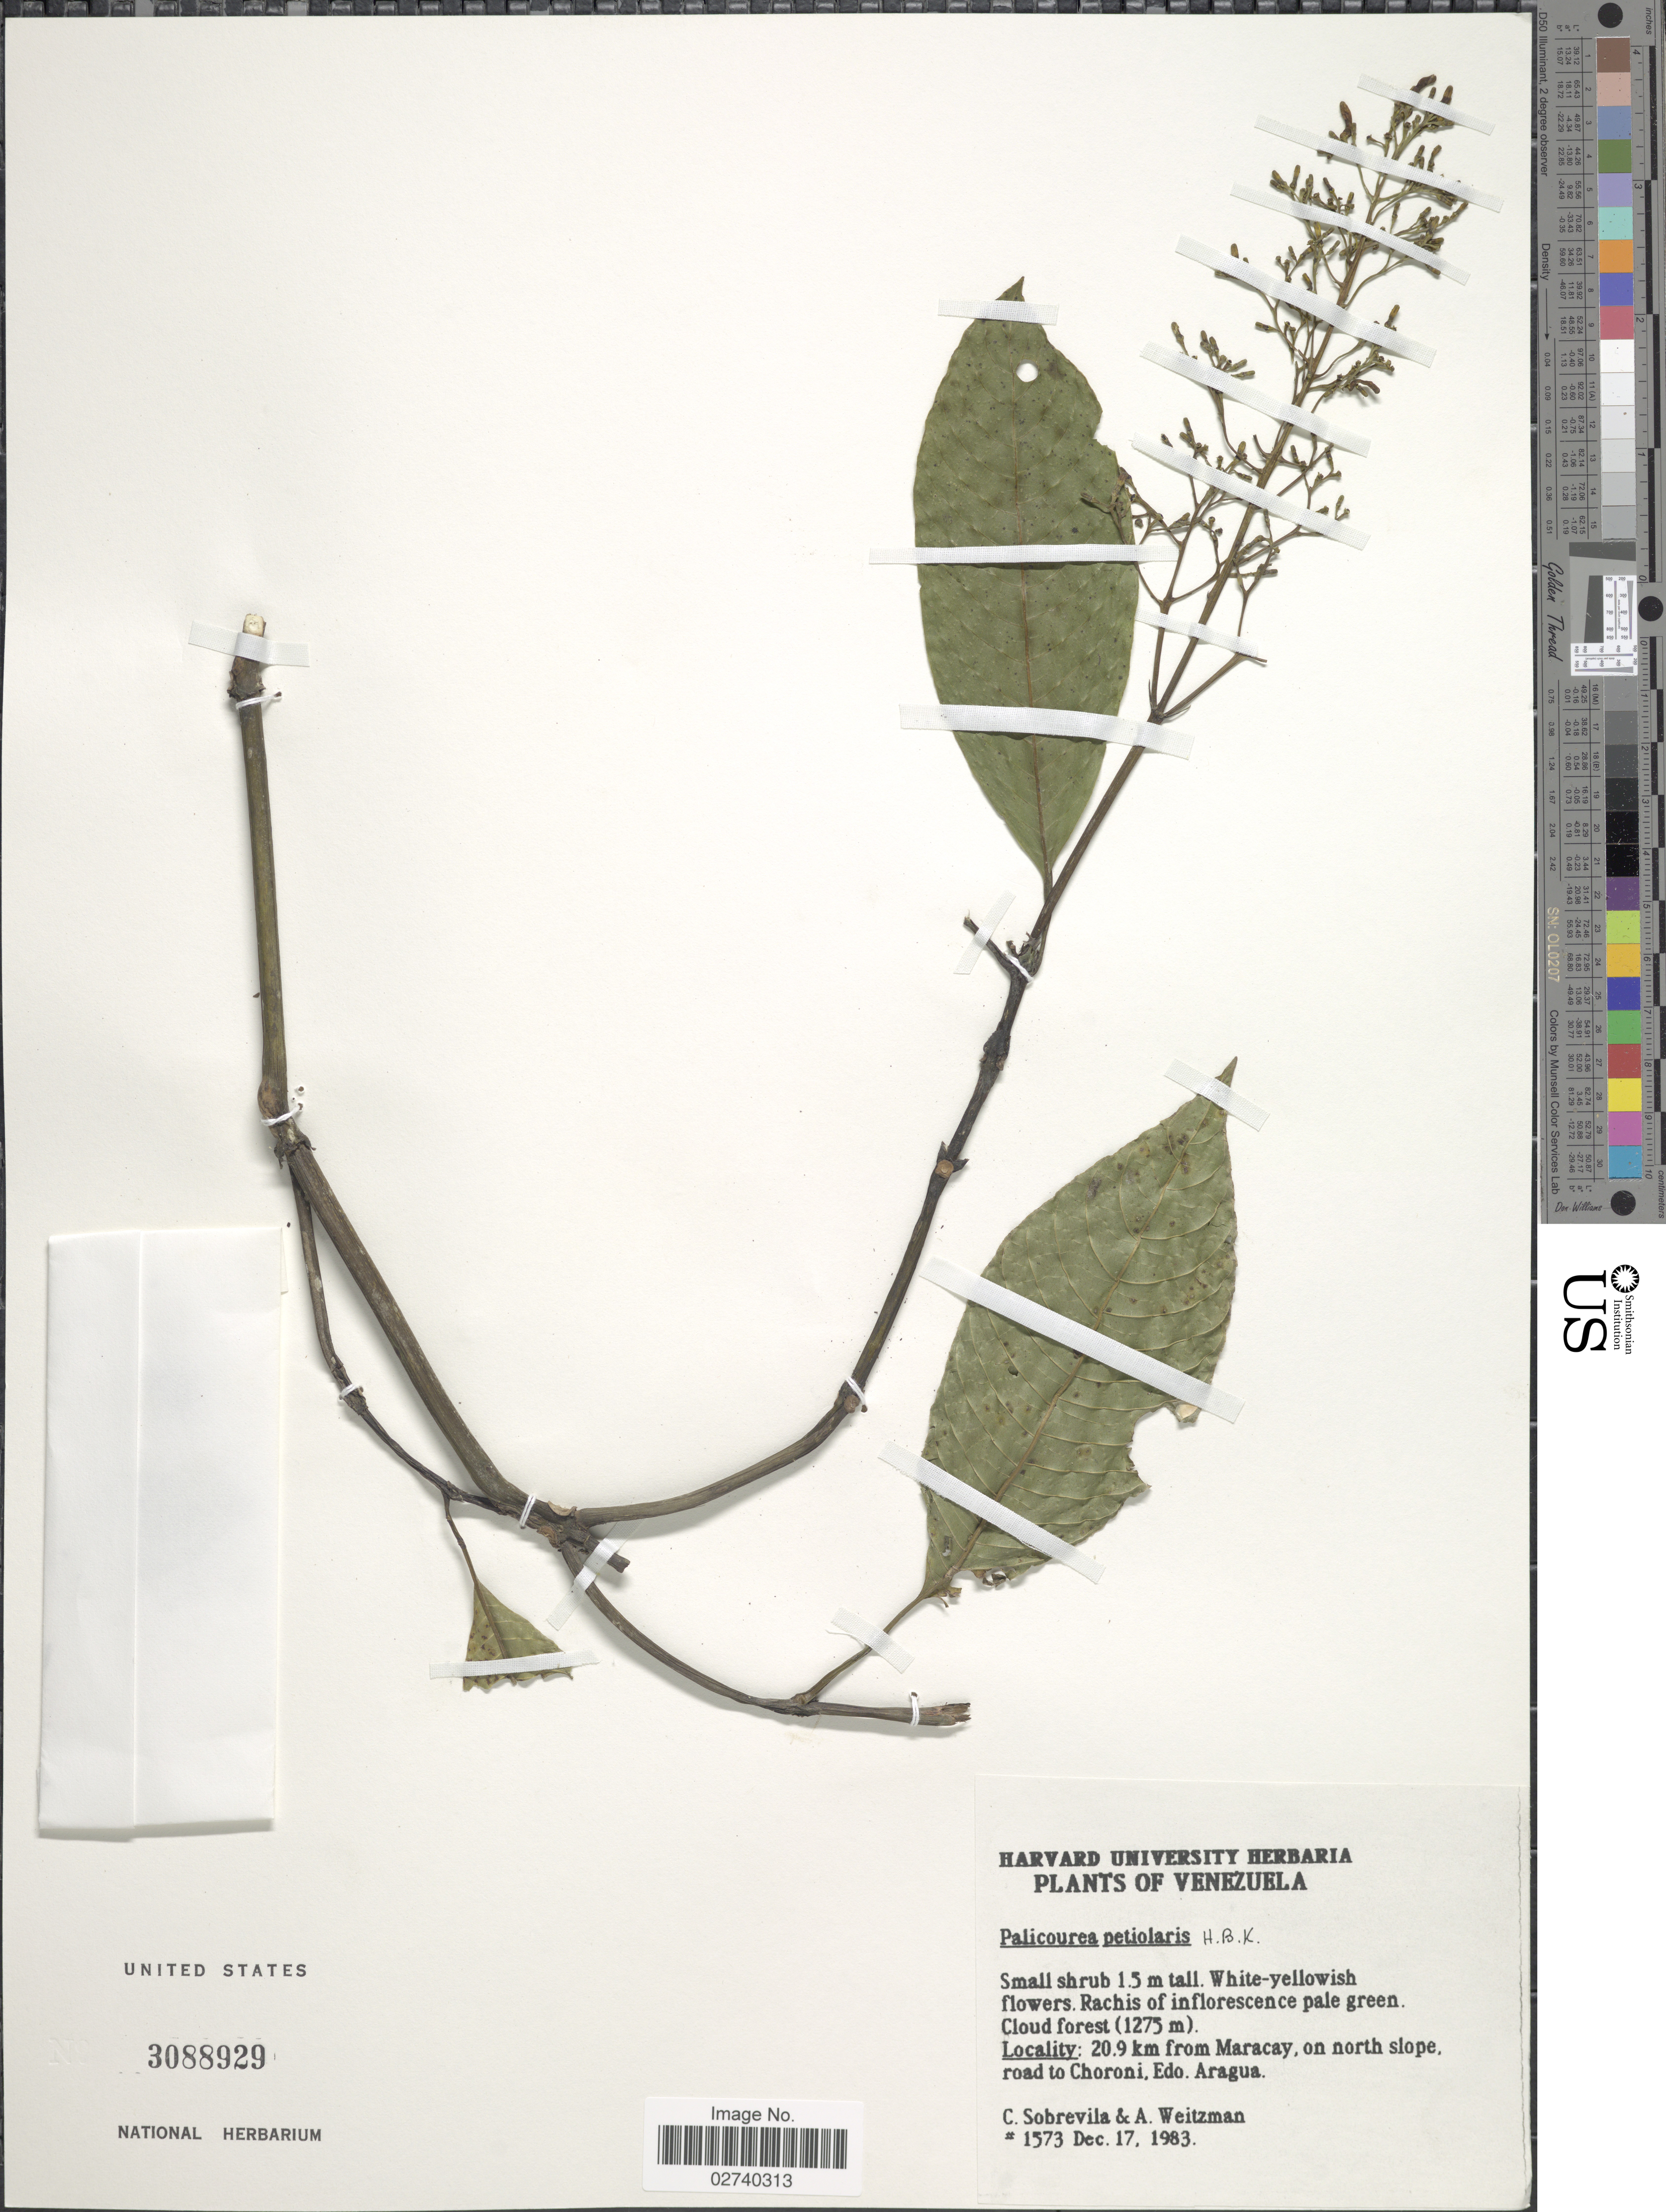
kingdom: Plantae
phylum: Tracheophyta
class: Magnoliopsida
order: Gentianales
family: Rubiaceae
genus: Palicourea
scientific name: Palicourea petiolaris Kunth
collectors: C. Sobrevila & A. Weitzman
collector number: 1573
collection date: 1983-12-17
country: Venezuela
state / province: Aragua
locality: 20.9 km from Maracay, on north slope, road to Choroni.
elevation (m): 1275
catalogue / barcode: US 3088929